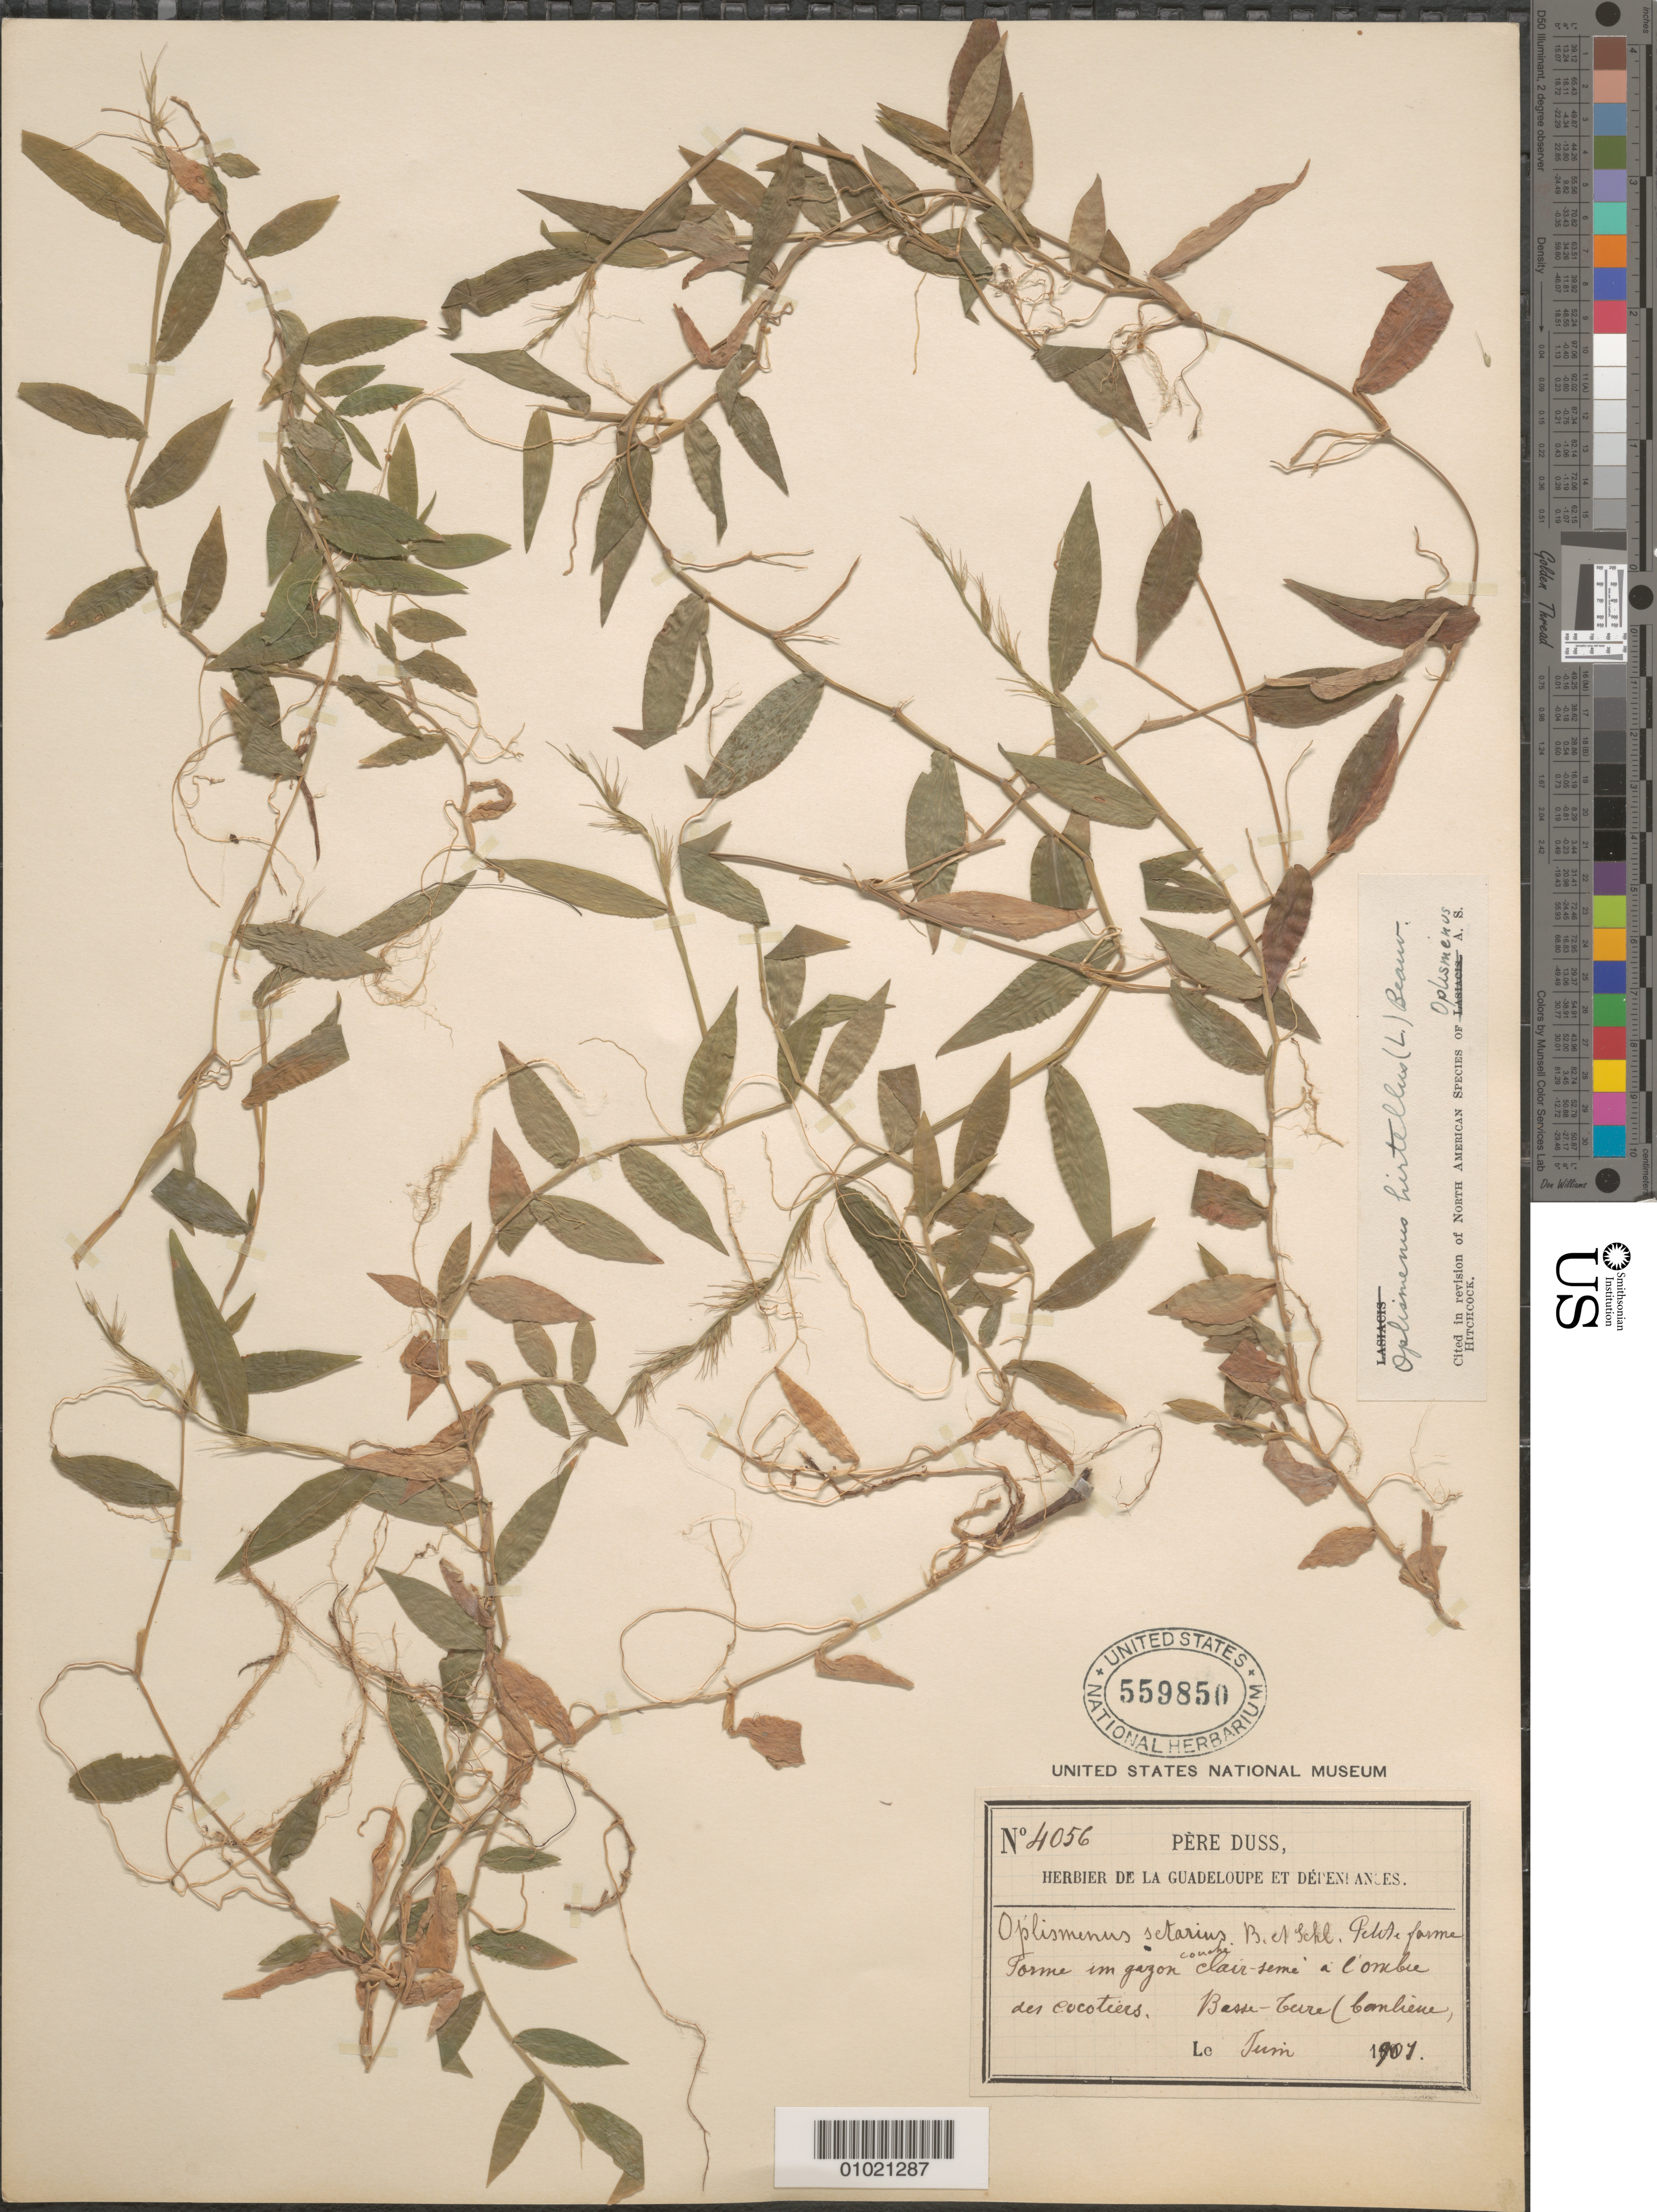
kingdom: Plantae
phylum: Tracheophyta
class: Liliopsida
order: Poales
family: Poaceae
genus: Oplismenus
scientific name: Oplismenus hirtellus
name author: (L.) P. Beauv.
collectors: Père Duss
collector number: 4056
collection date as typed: Jun 1901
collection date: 1901-06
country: Guadeloupe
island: Basse Terre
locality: Forme im gazon couche clair-seme a l'ombie des coctiers.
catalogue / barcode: US 559850